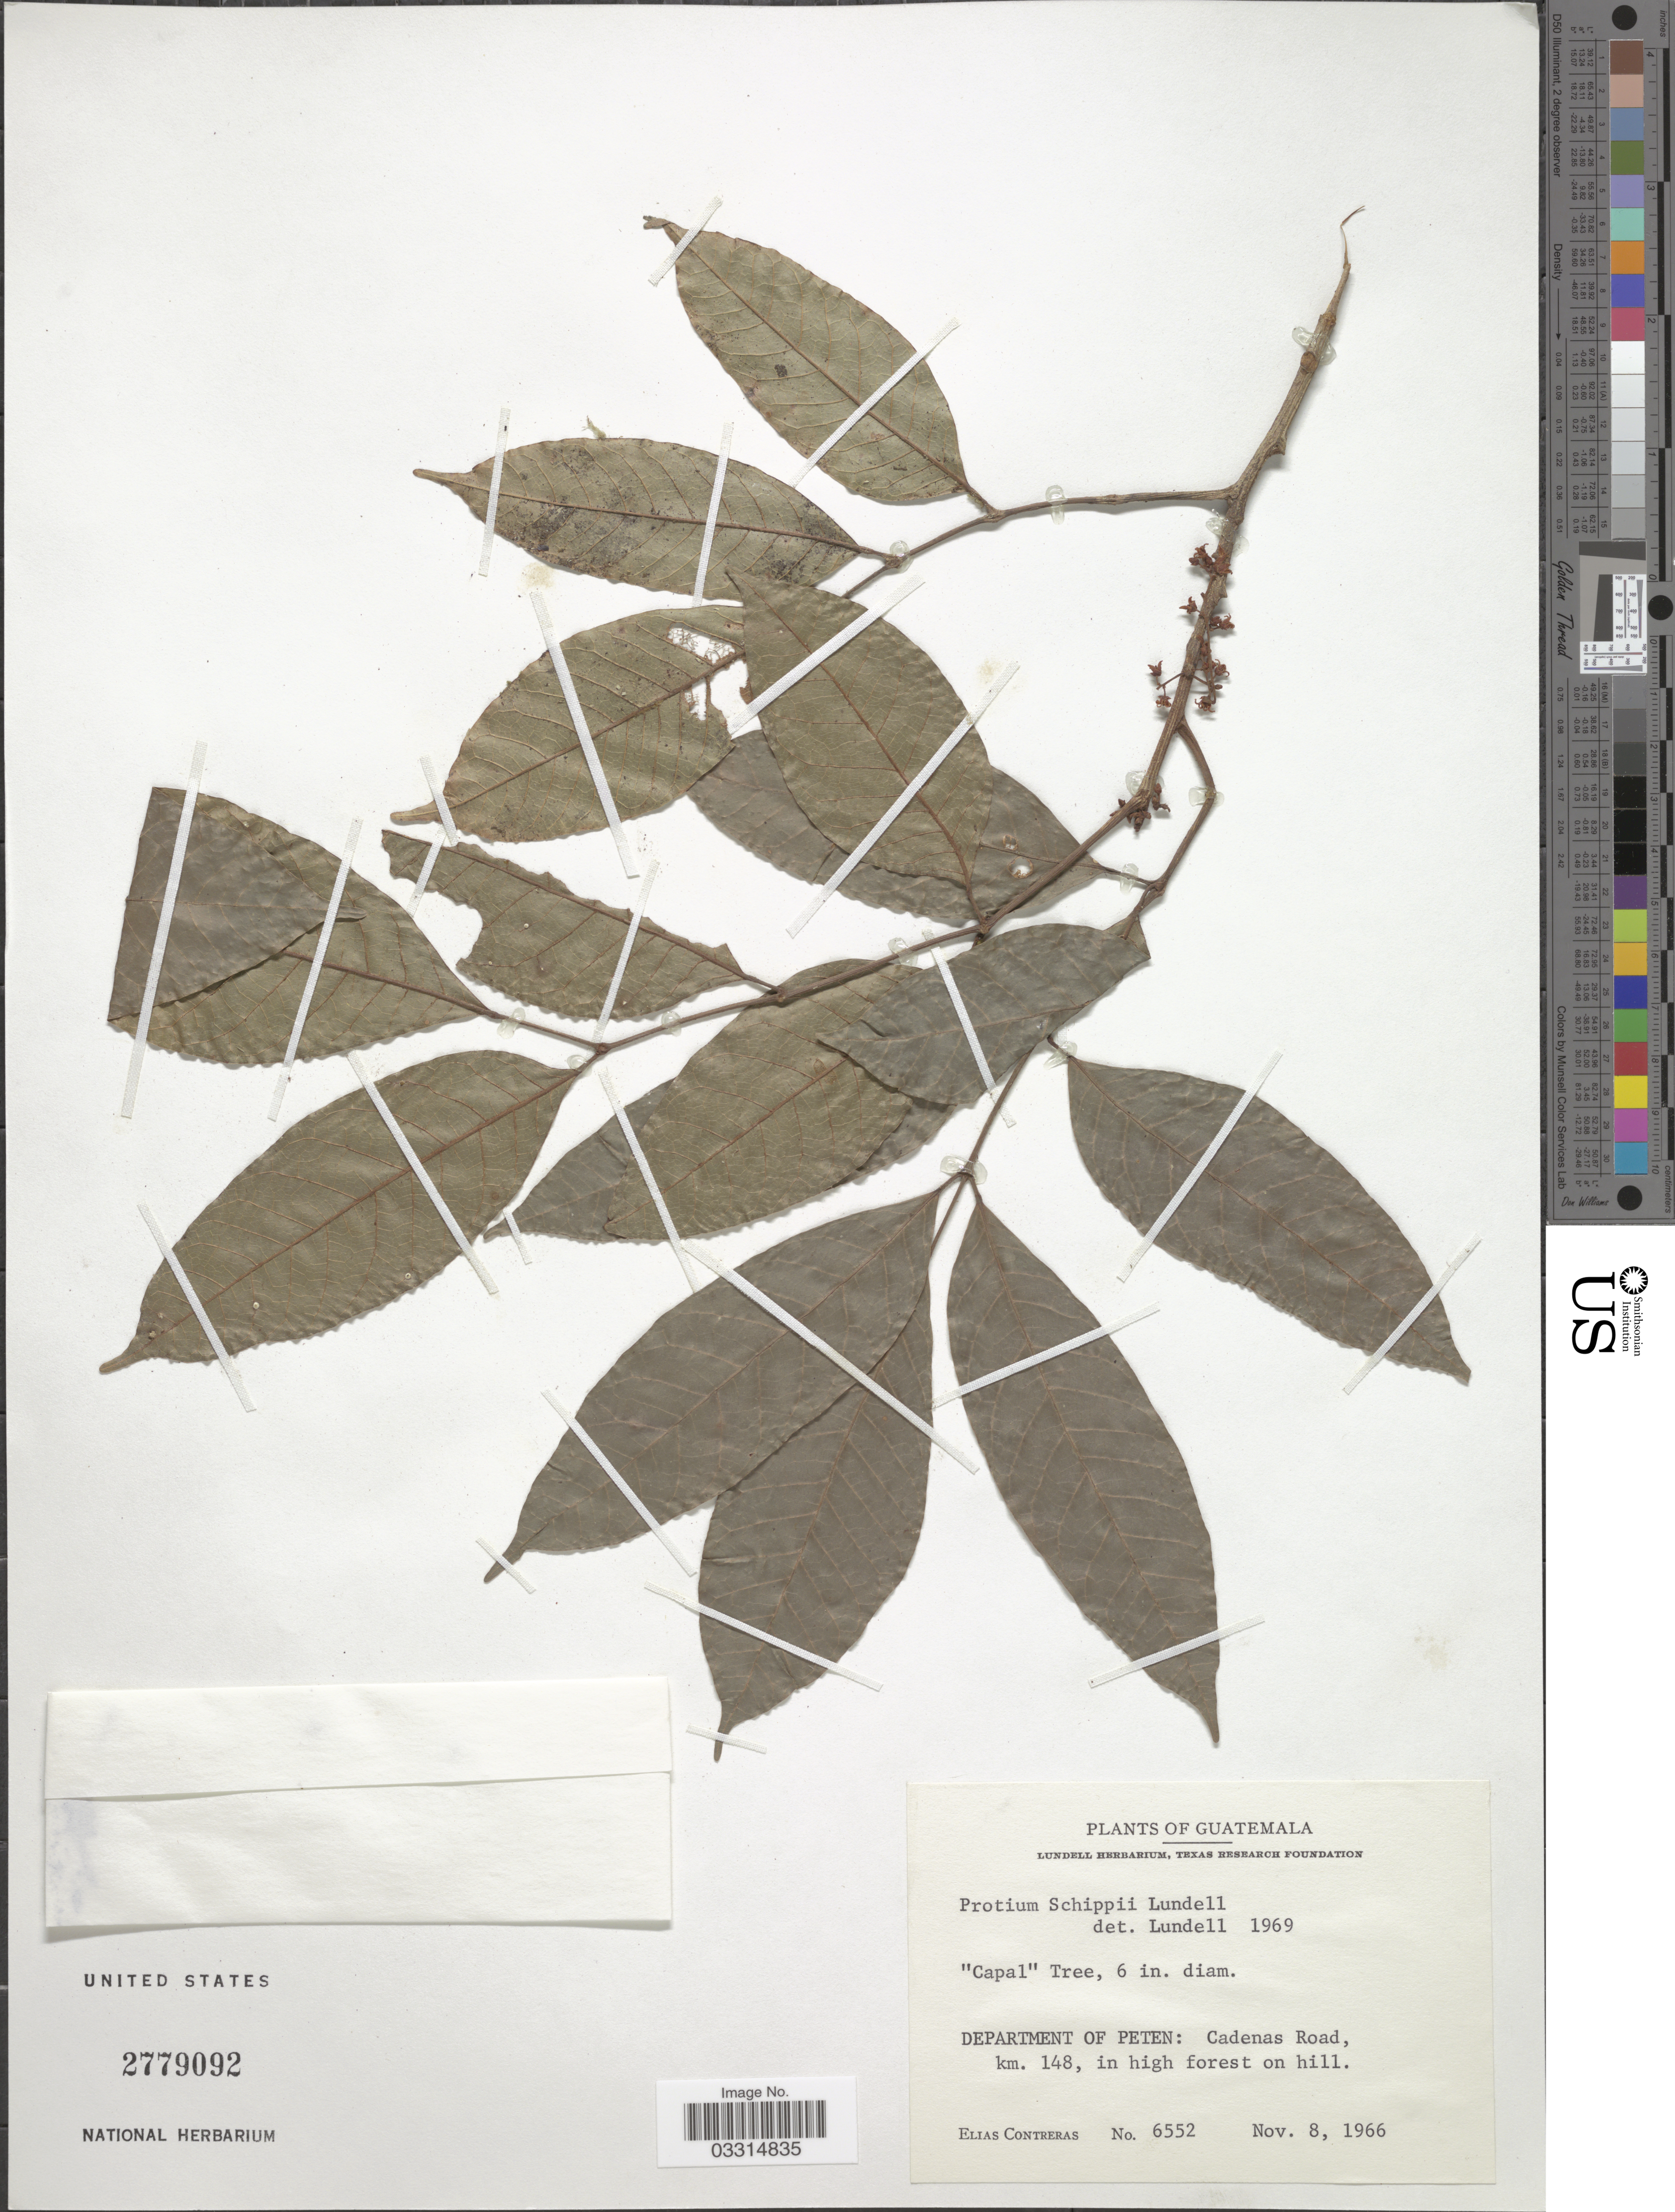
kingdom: Plantae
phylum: Tracheophyta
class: Magnoliopsida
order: Sapindales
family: Burseraceae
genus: Protium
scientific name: Protium confusum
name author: (Rose) Pittier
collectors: E. Contreras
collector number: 6552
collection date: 1966-11-08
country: Guatemala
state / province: El Petén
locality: Department of Peten: Cadenas Road, km. 148, in high forest on hill.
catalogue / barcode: US 2779092